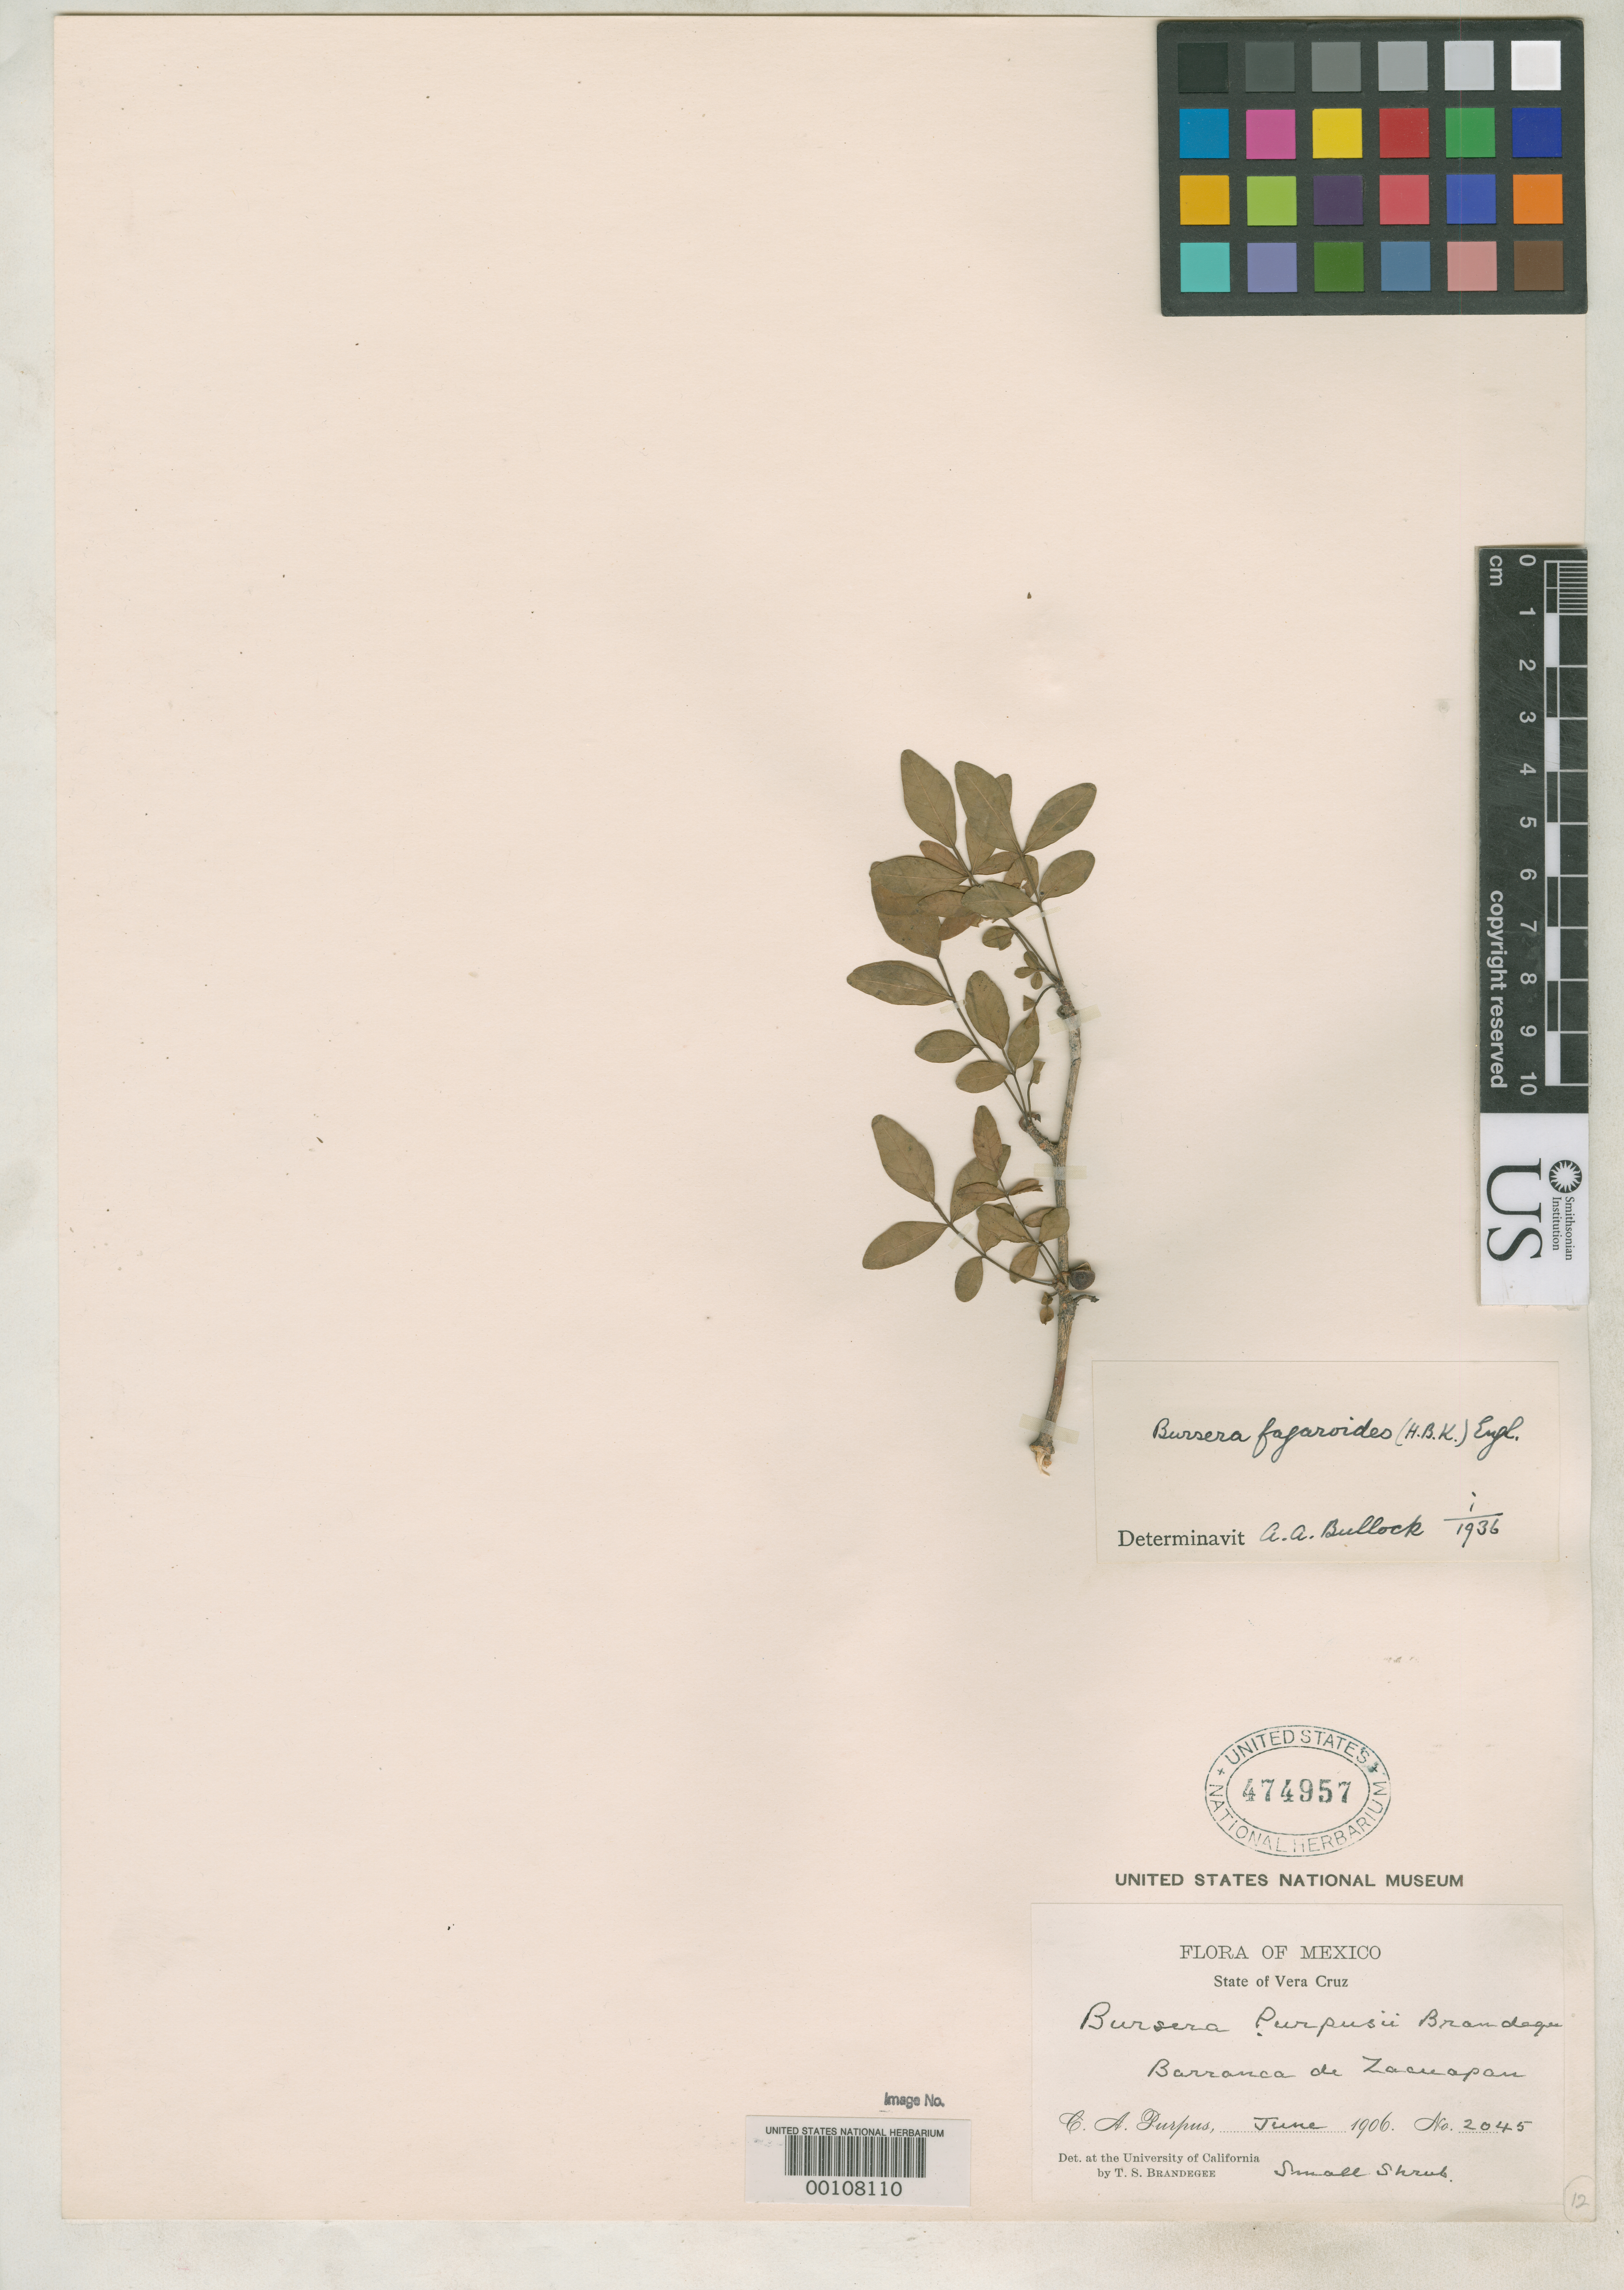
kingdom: Plantae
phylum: Tracheophyta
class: Magnoliopsida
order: Sapindales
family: Burseraceae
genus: Bursera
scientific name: Bursera purpusii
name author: Brandegee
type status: Isotype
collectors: C. A. Purpus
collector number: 2045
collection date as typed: Jun 1906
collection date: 1906-06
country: Mexico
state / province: Veracruz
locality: Zacuapan.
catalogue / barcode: US 474957